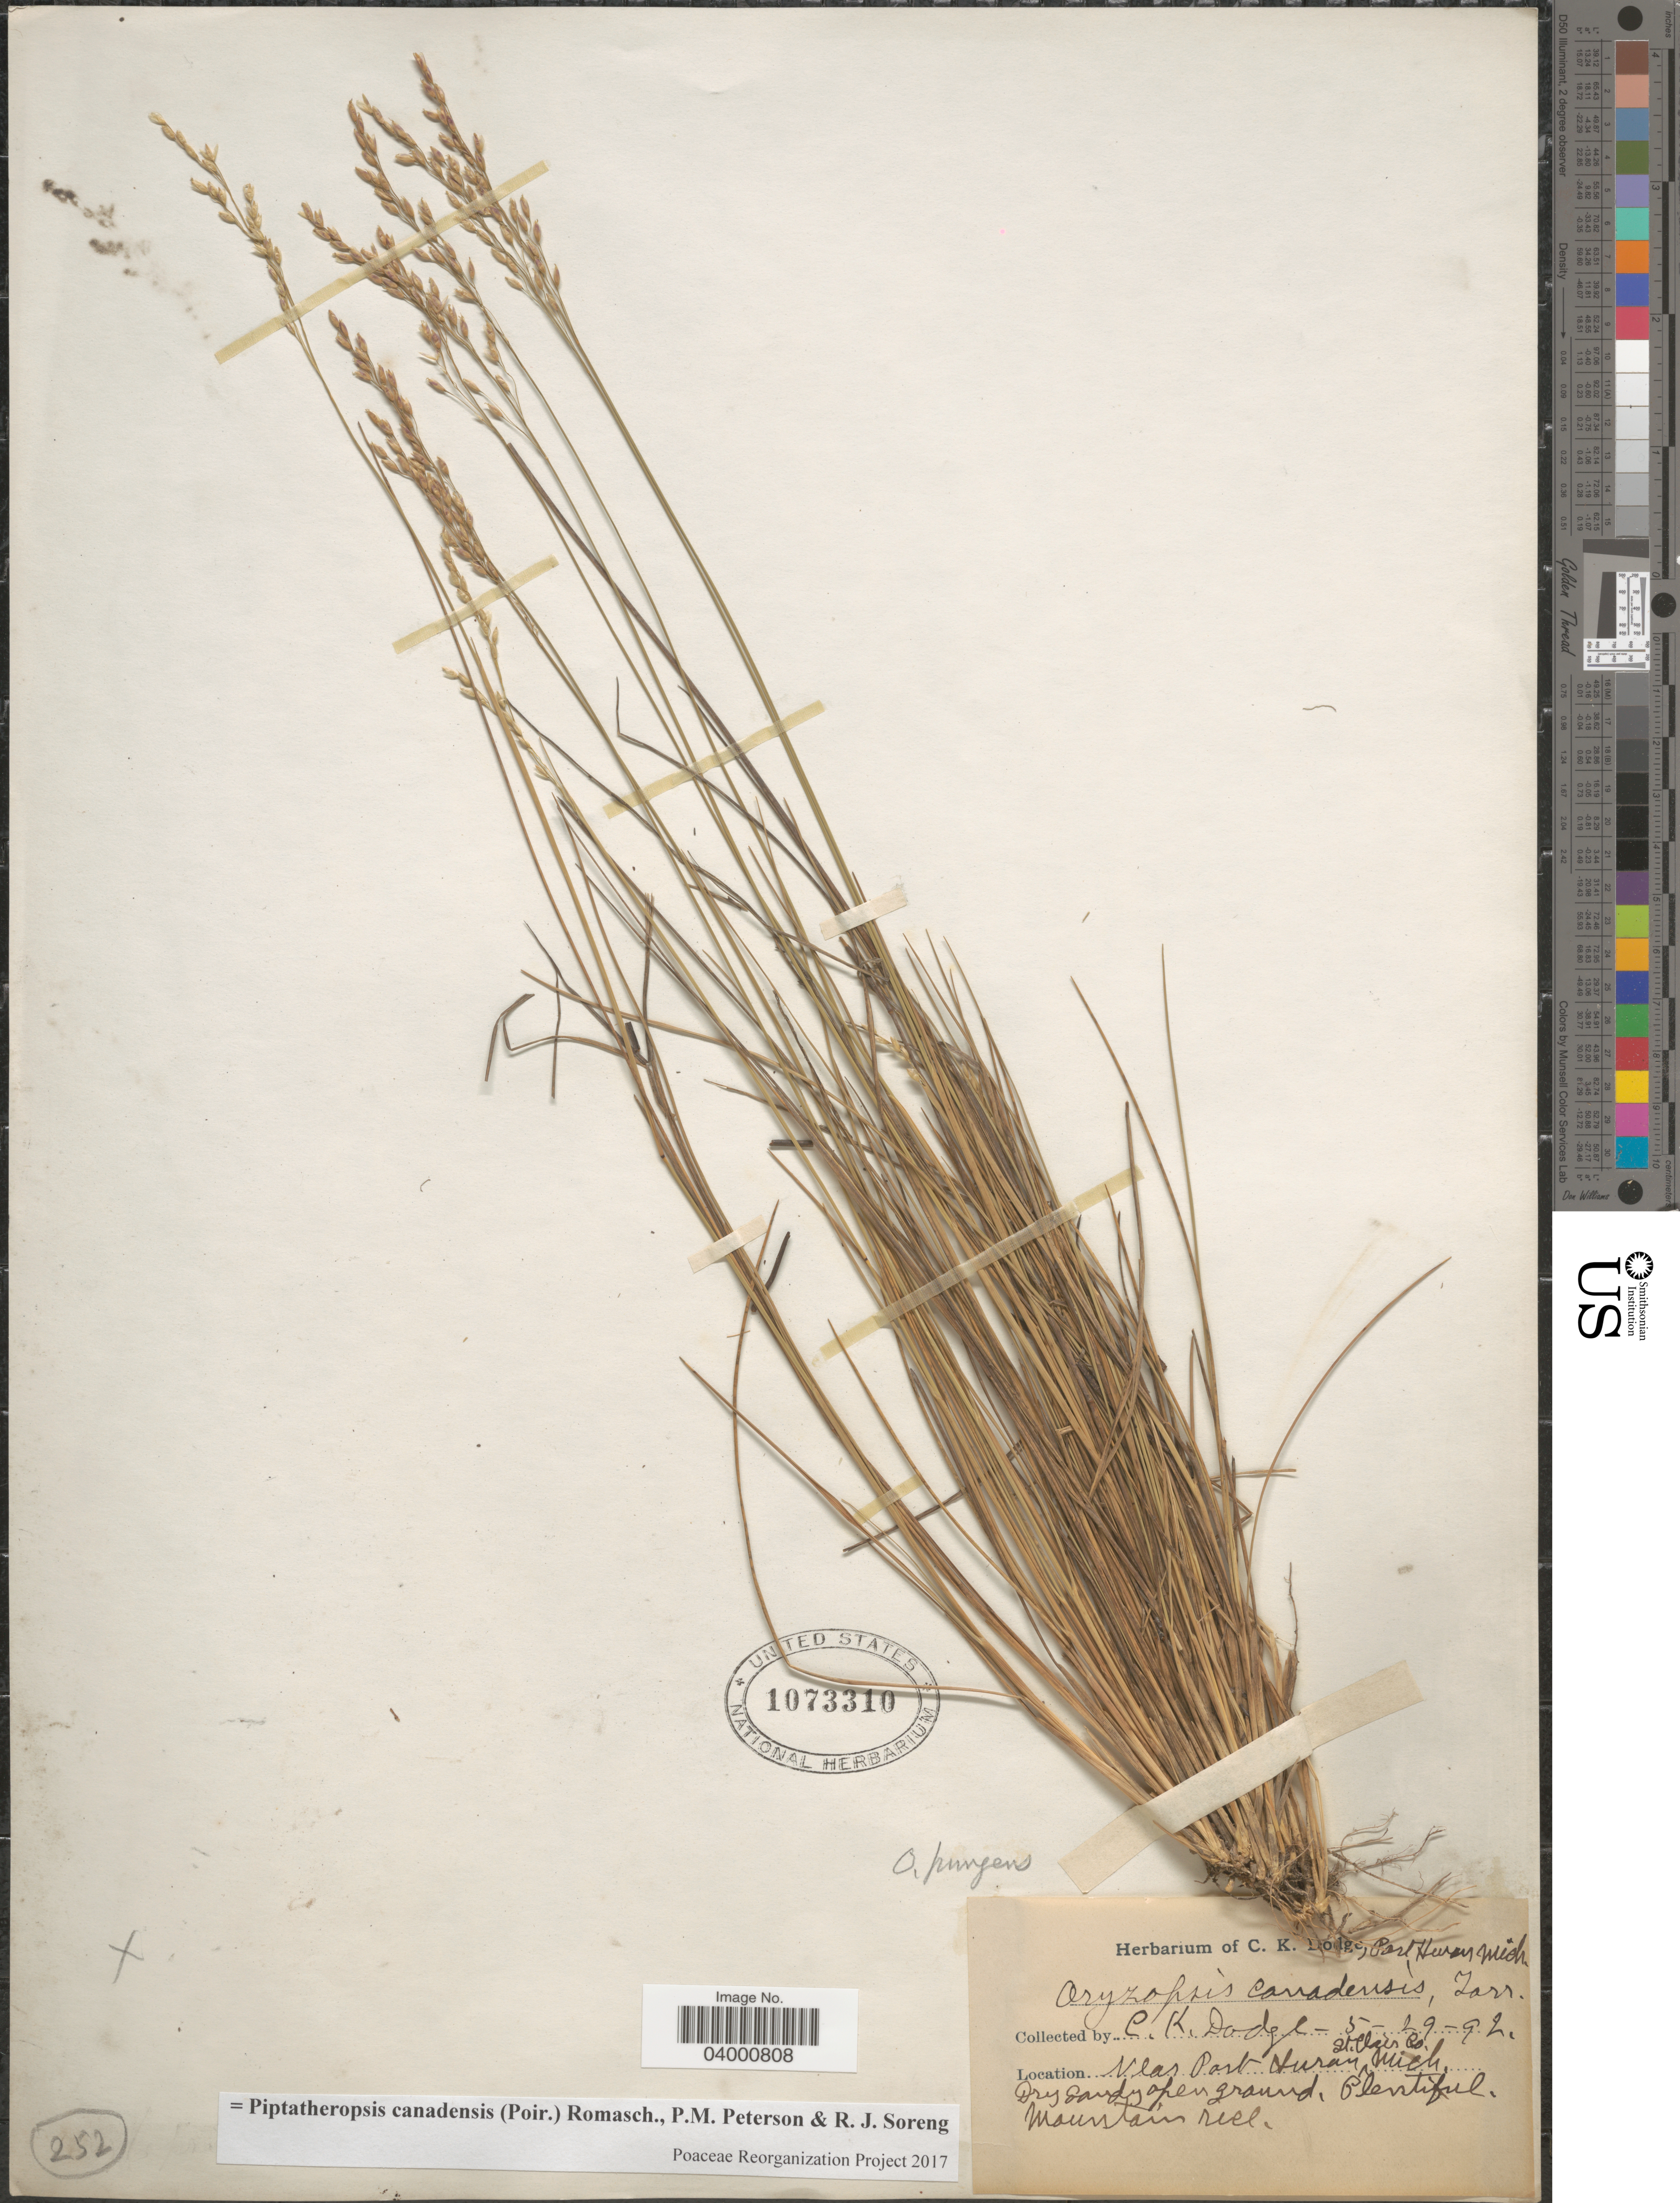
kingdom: Plantae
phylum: Tracheophyta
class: Liliopsida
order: Poales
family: Poaceae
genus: Piptatheropsis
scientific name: Piptatheropsis canadensis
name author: (Poir.) Romasch. et al.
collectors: C. Dodge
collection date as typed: Transcribed d/m/y: 29/5/92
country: United States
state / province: Michigan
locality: Port Huron. Near Port Huron, St. Clair Co.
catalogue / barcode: US 1073310